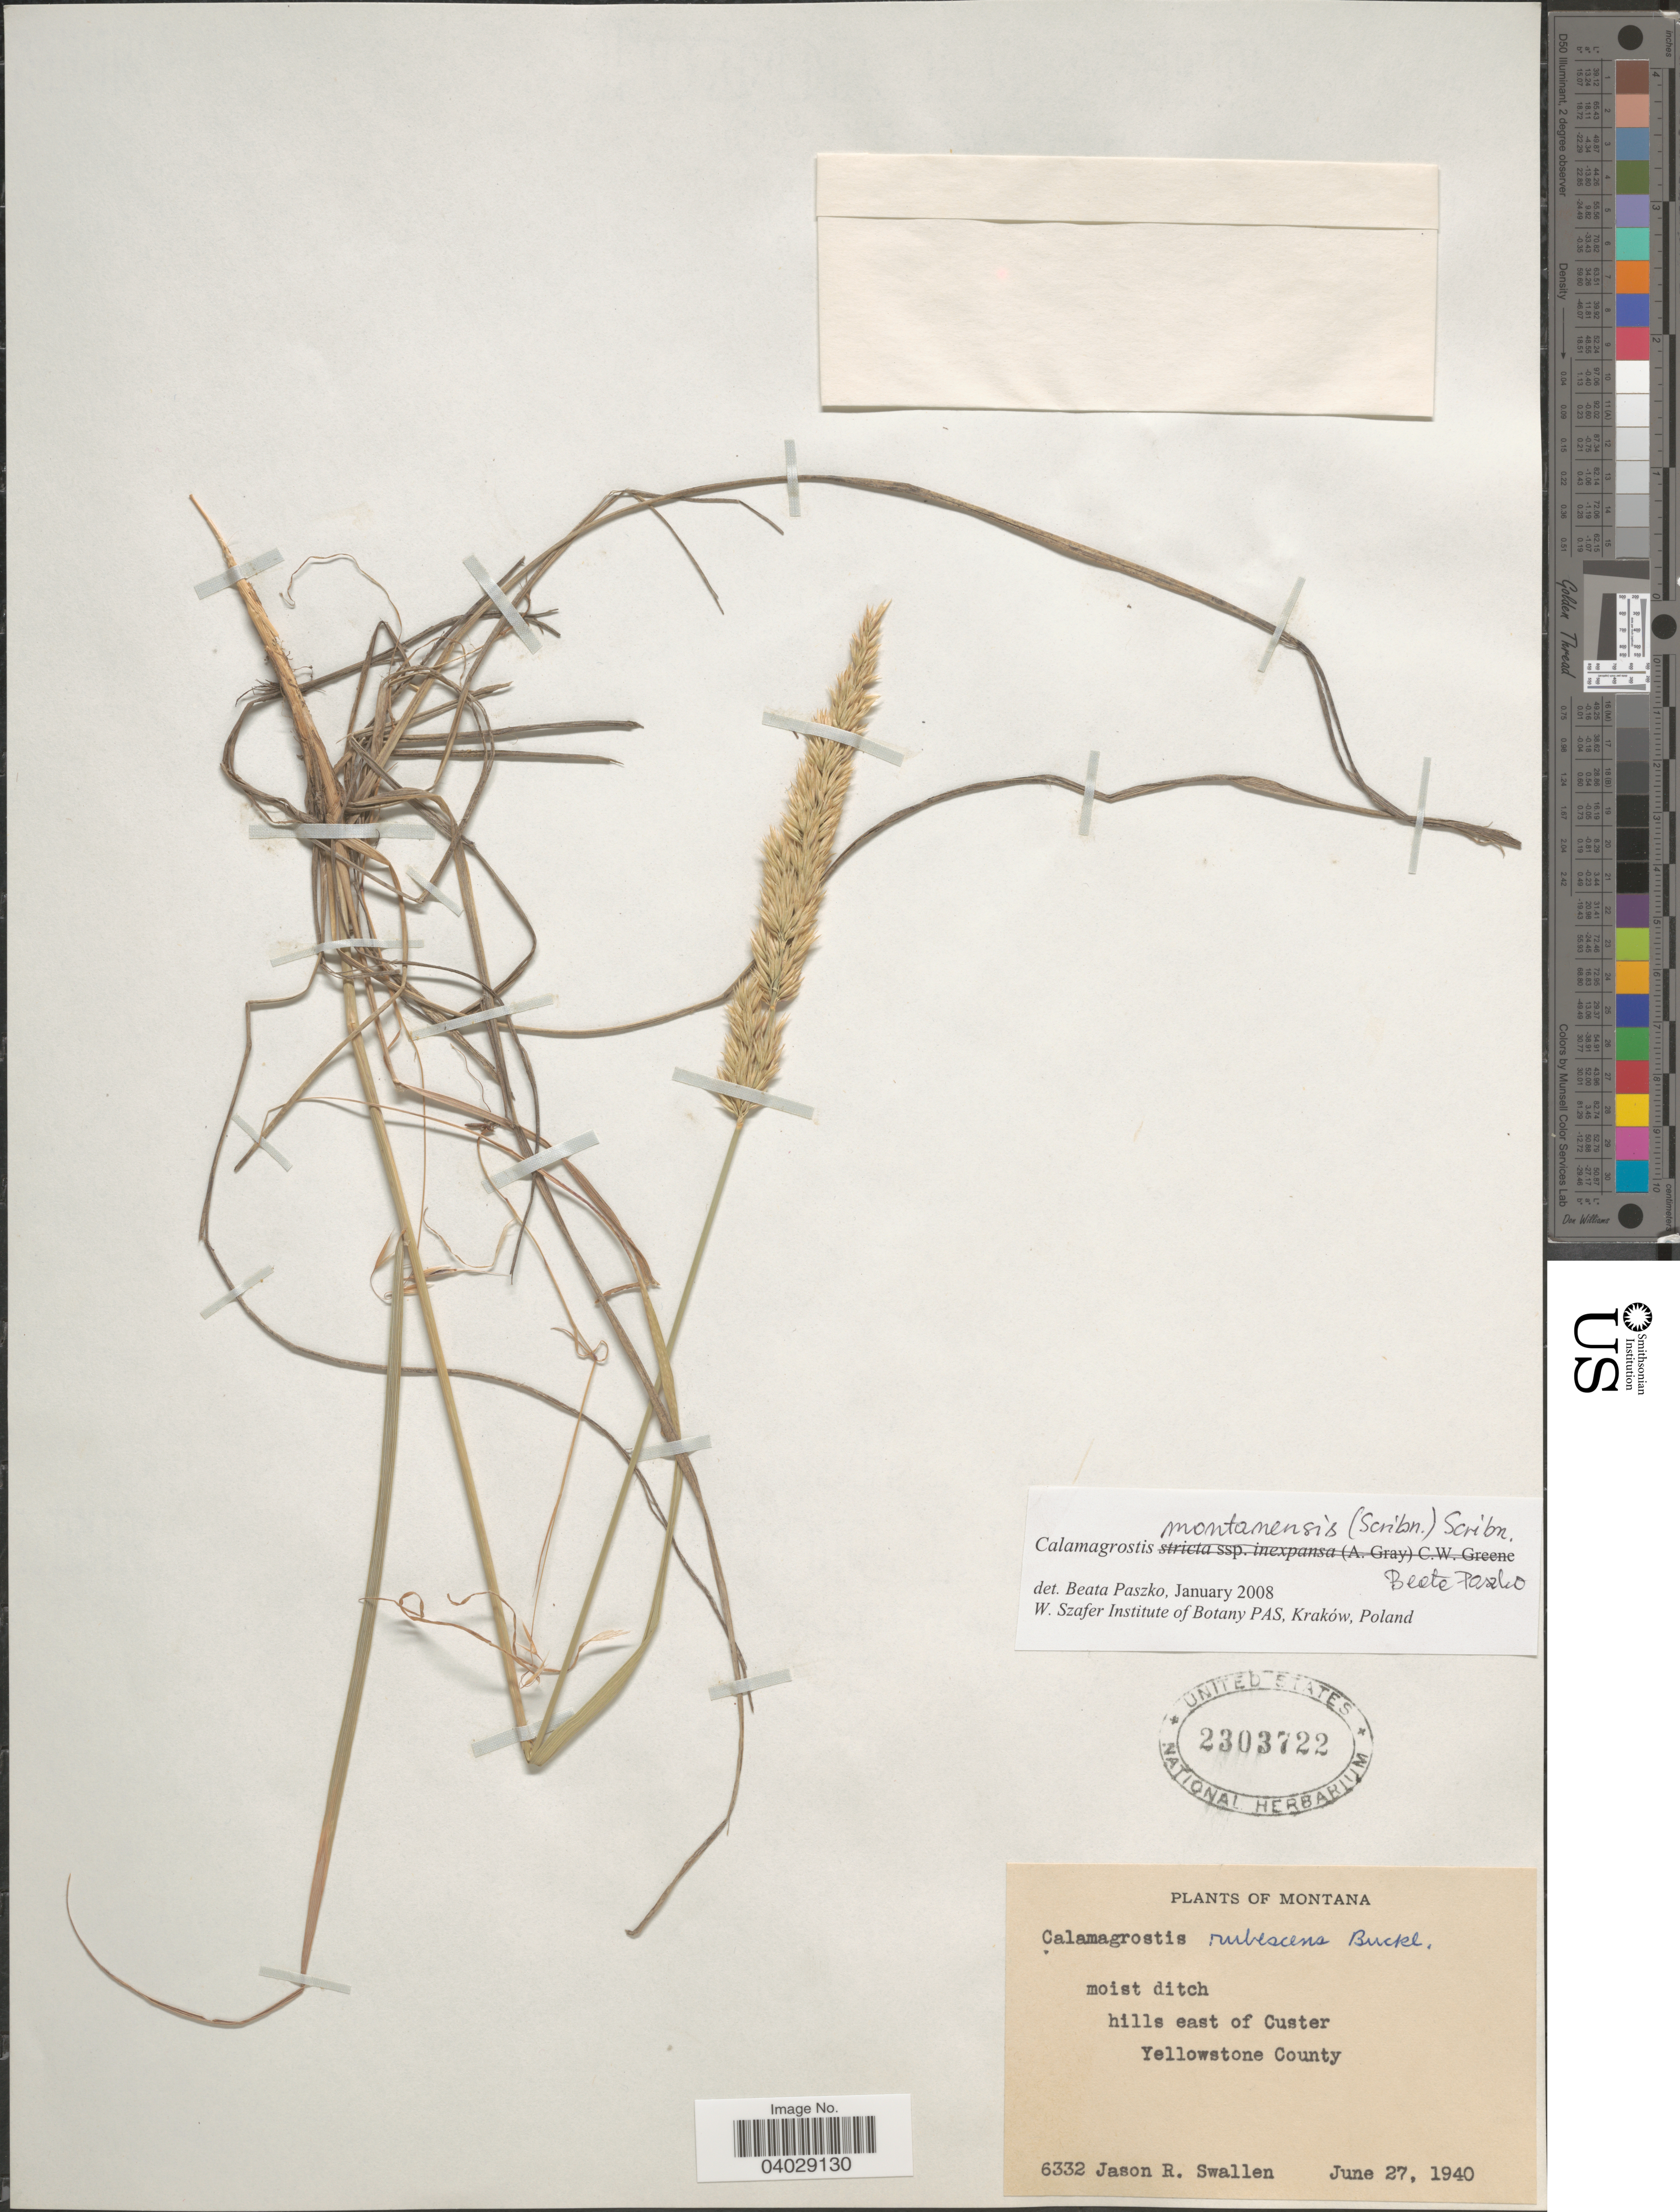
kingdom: Plantae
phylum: Tracheophyta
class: Liliopsida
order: Poales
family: Poaceae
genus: Calamagrostis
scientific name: Calamagrostis montanensis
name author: Scribn. ex Vasey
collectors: J. R. Swallen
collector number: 6332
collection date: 1940-06-27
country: United States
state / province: Montana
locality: Hills east of Custer. Yellowstone County.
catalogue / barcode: US 2303722